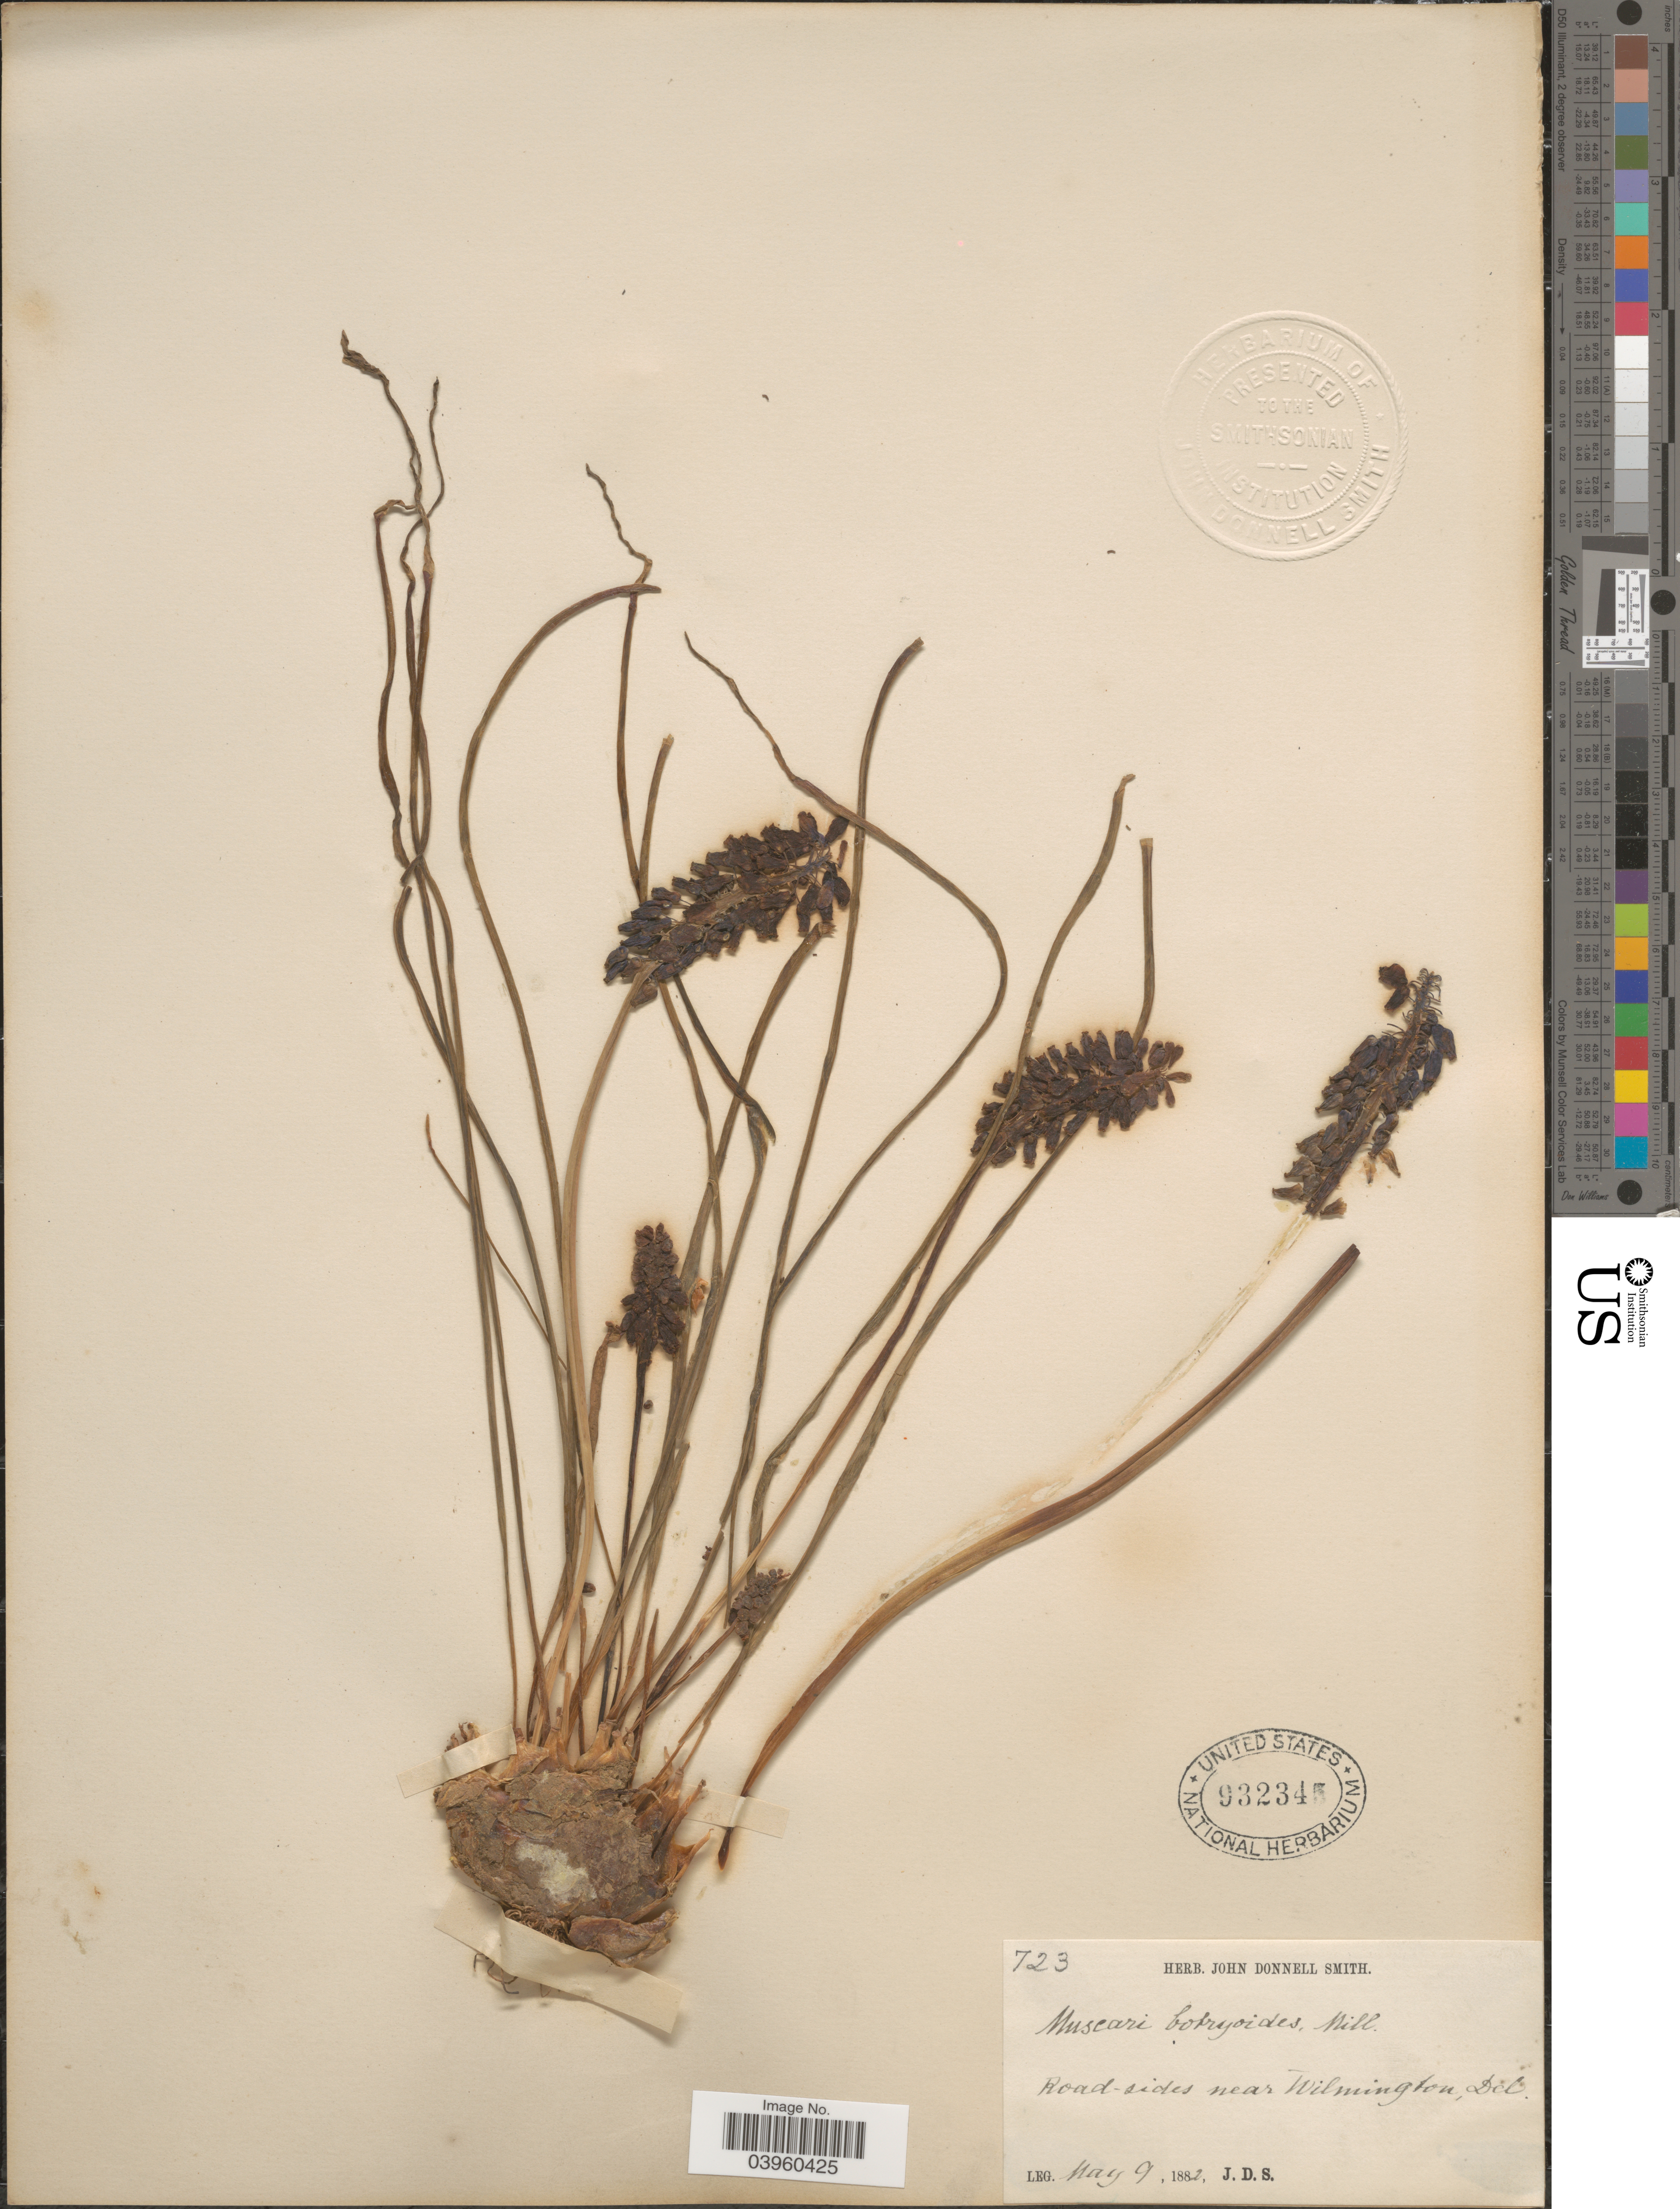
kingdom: Plantae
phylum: Tracheophyta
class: Liliopsida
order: Asparagales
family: Asparagaceae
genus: Muscari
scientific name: Muscari botryoides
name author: (L.) Mill.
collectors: J. Donnell Smith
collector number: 723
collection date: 1882-05-09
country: United States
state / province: Delaware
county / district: New Castle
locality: Road-sides near Wilmington.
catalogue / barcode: US 932345